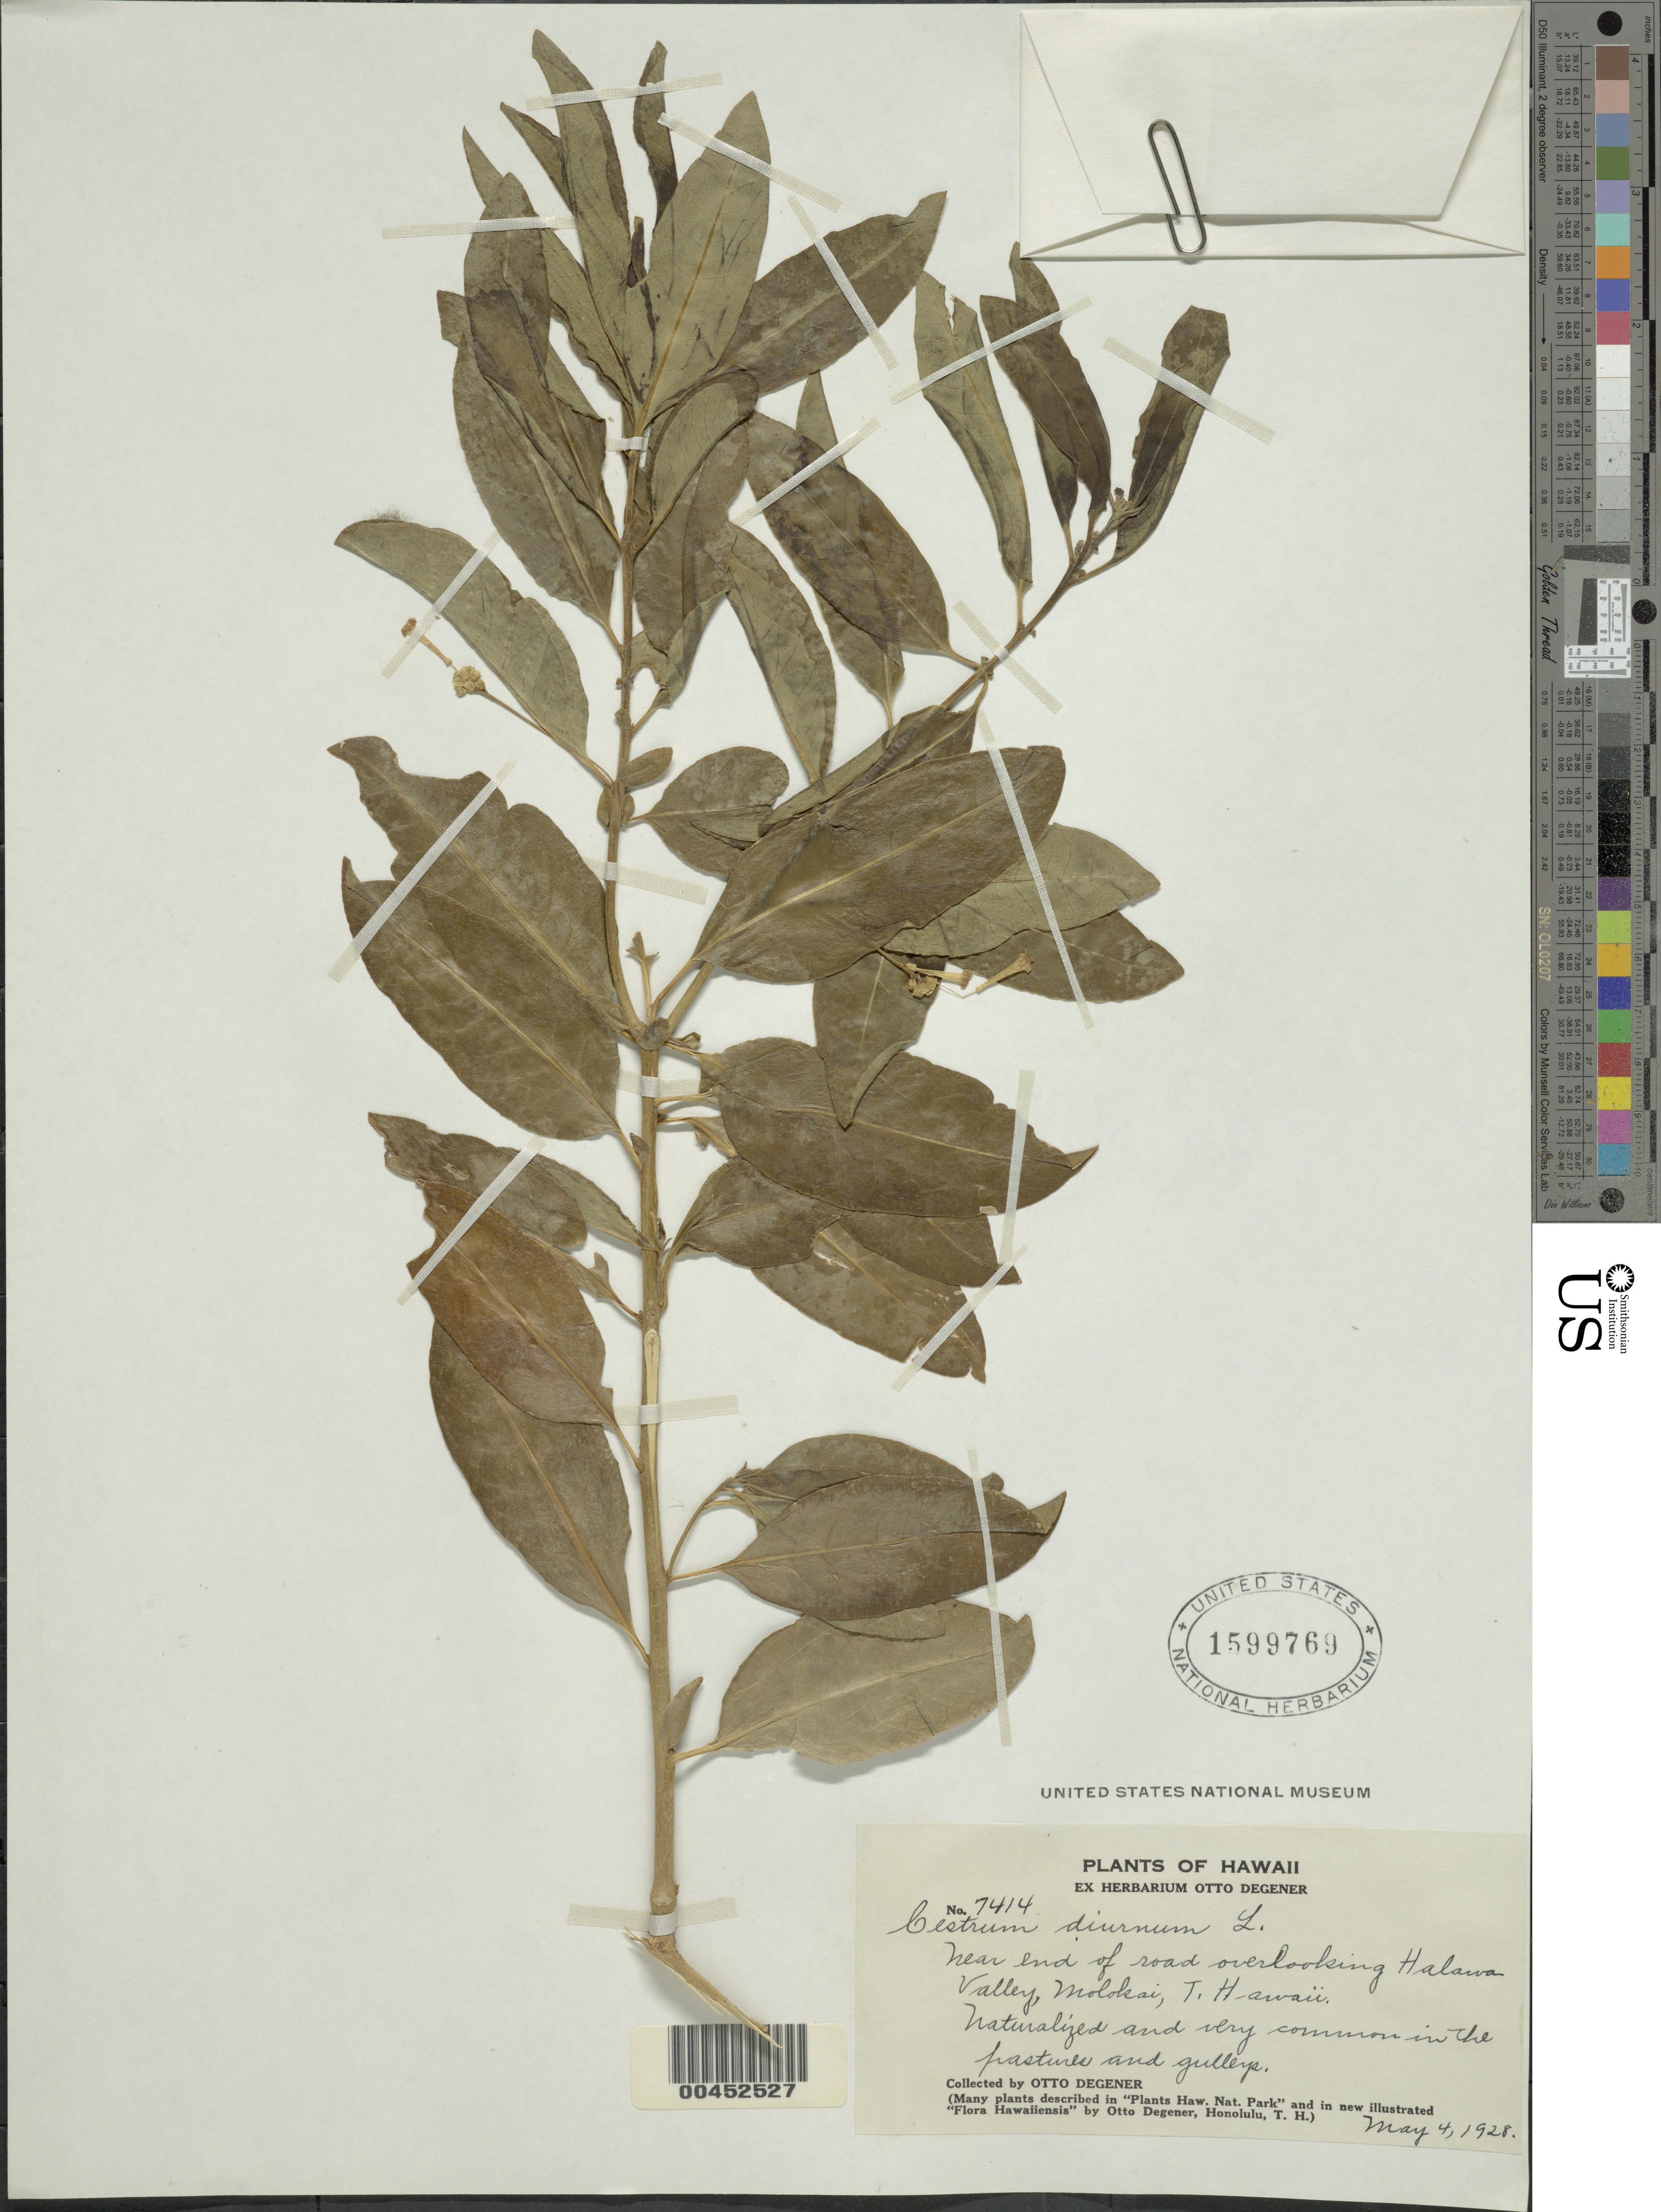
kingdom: Plantae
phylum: Tracheophyta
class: Magnoliopsida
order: Solanales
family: Solanaceae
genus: Cestrum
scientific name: Cestrum diurnum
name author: L.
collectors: O. Degener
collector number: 7414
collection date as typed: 4 May 1928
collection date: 1928-05-04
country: United States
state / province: Hawaii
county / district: Maui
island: Moloka'i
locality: near end of road overlooking Halawa Valley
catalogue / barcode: US 1599769